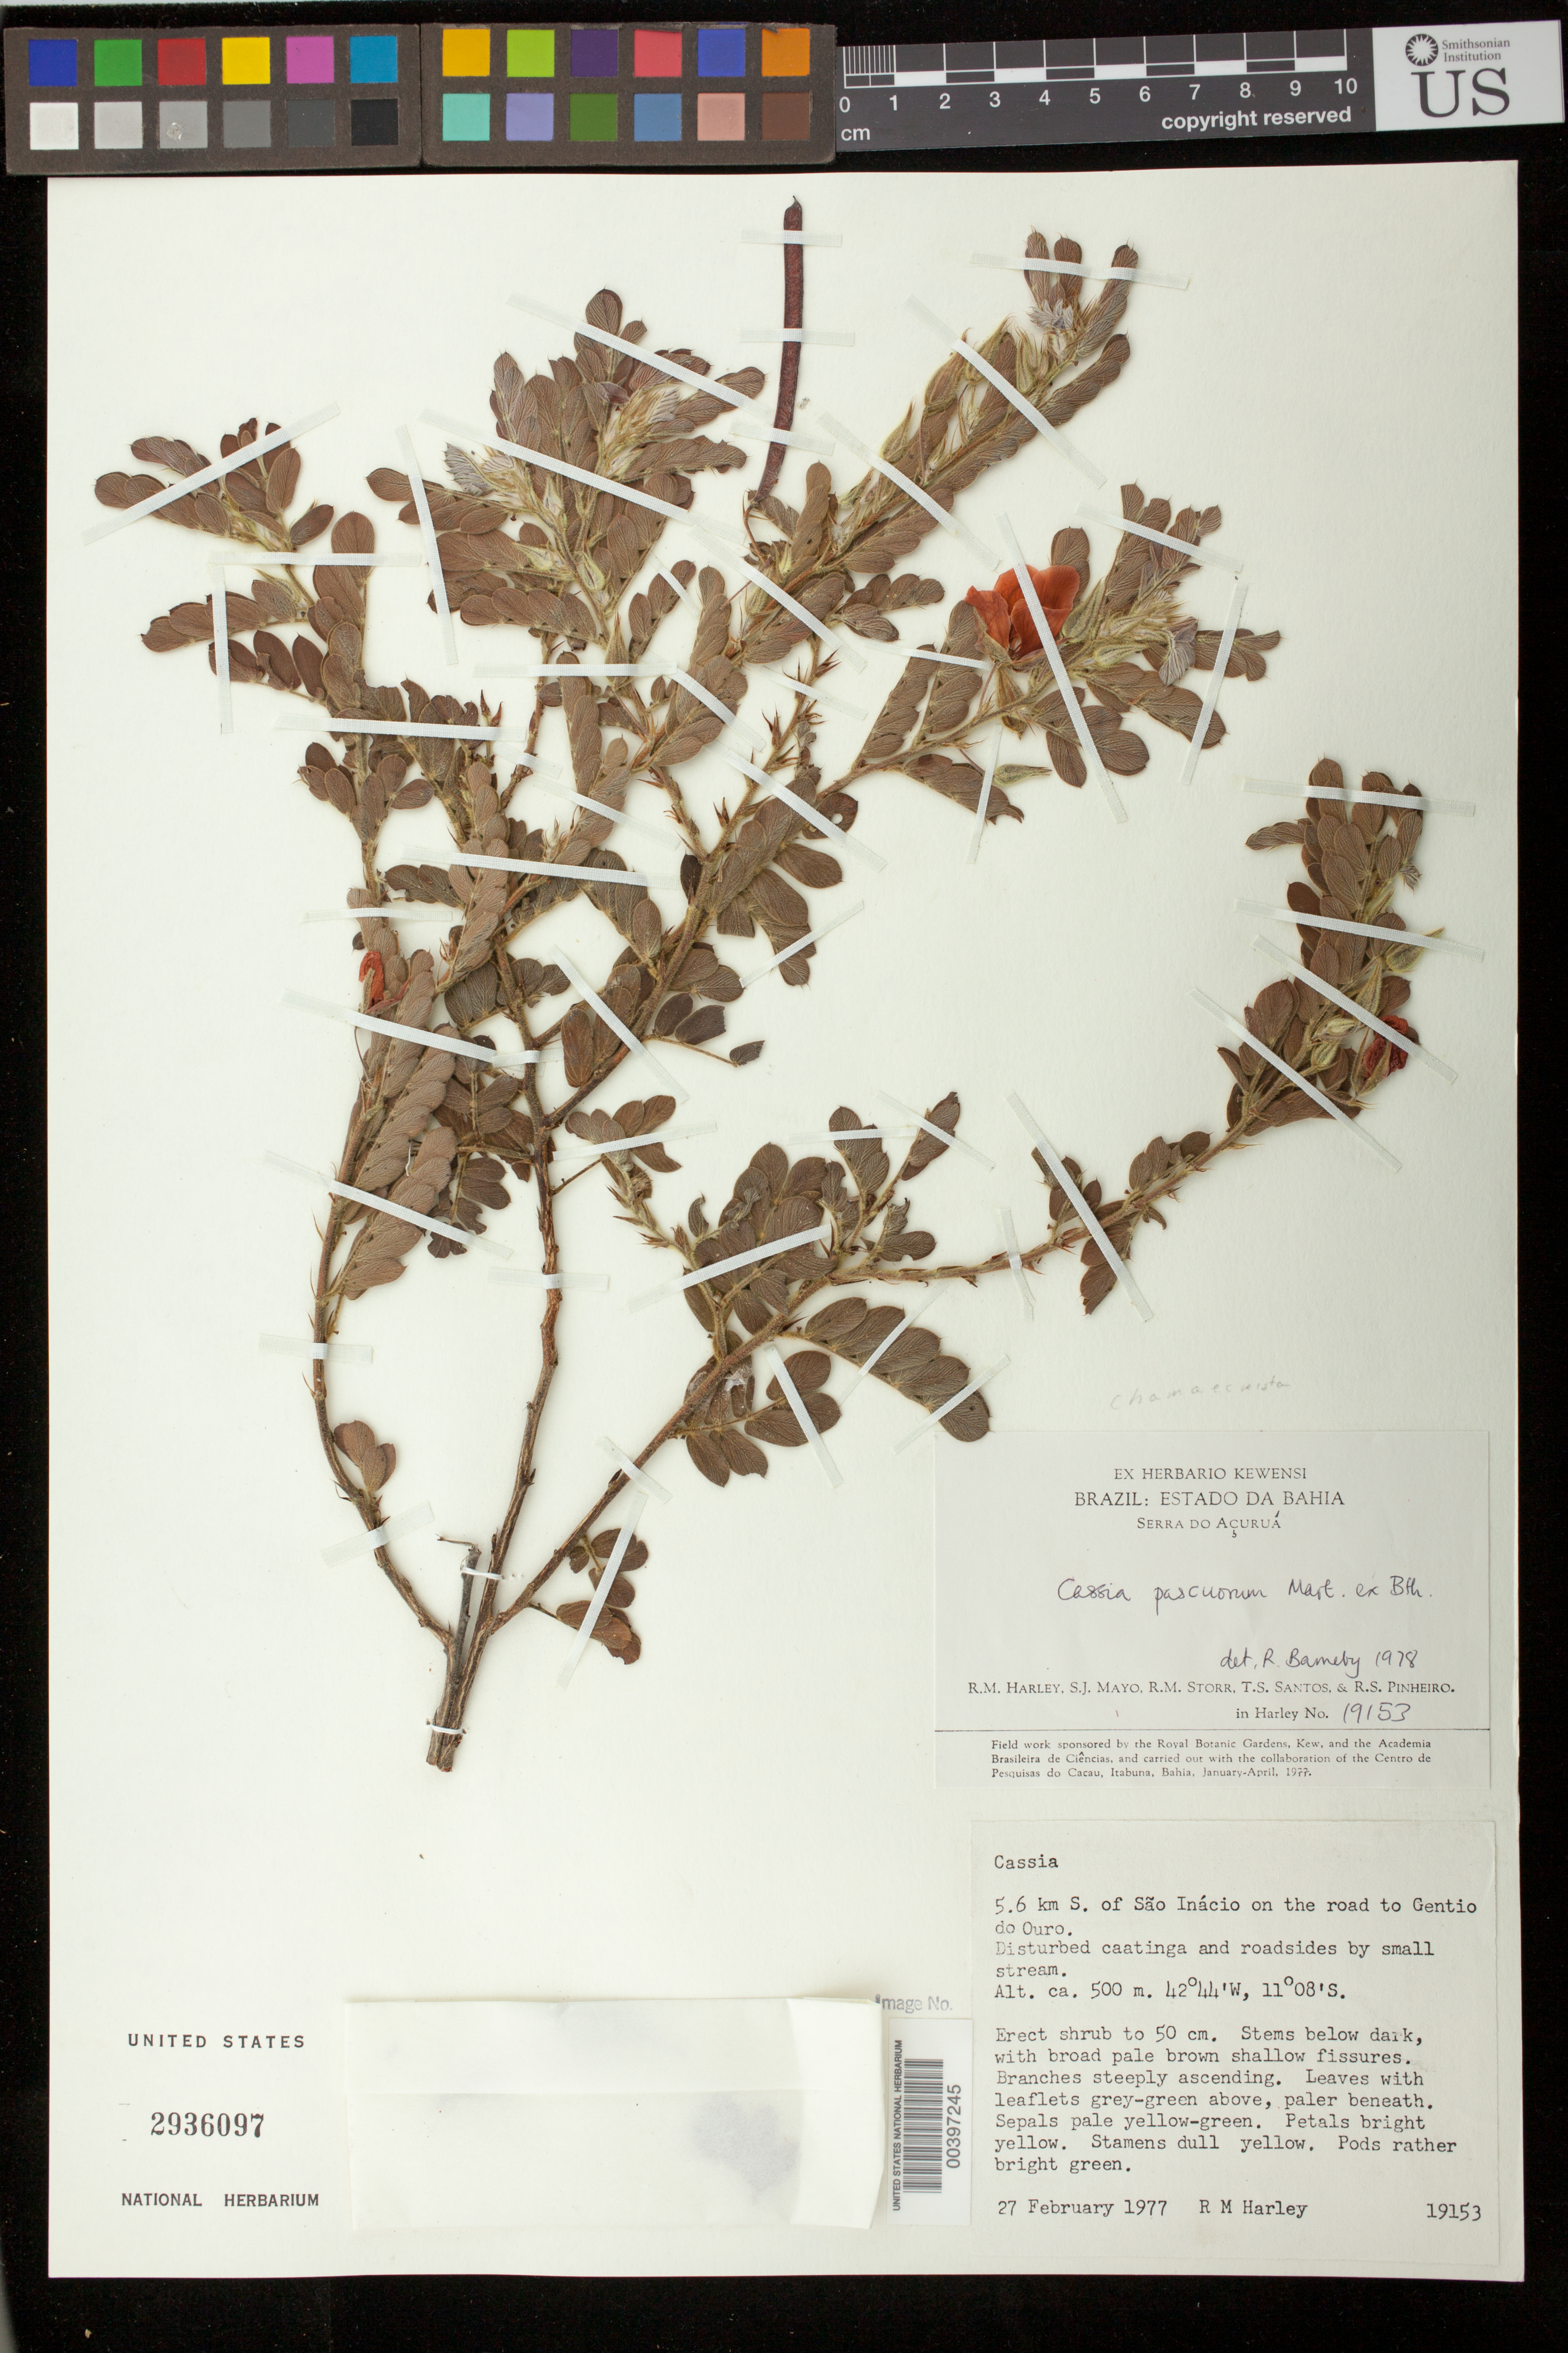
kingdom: Plantae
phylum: Tracheophyta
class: Magnoliopsida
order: Fabales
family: Fabaceae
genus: Chamaecrista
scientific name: Chamaecrista pascuorum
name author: (Mart. ex Benth.) H.S. Irwin & Barneby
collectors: R. M. Harley, S. J. Mayo, R. M. Storr, T. S. Santos & R. S. Pinheiro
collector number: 19153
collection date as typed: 27 Feb 1977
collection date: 1977-02-27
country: Brazil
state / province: Bahia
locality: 5.6 km S. of Sao Inácio on the road to Gentio do Ouro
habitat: Disturbed caatinga and roadsides by small stream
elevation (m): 500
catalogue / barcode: US 2936097